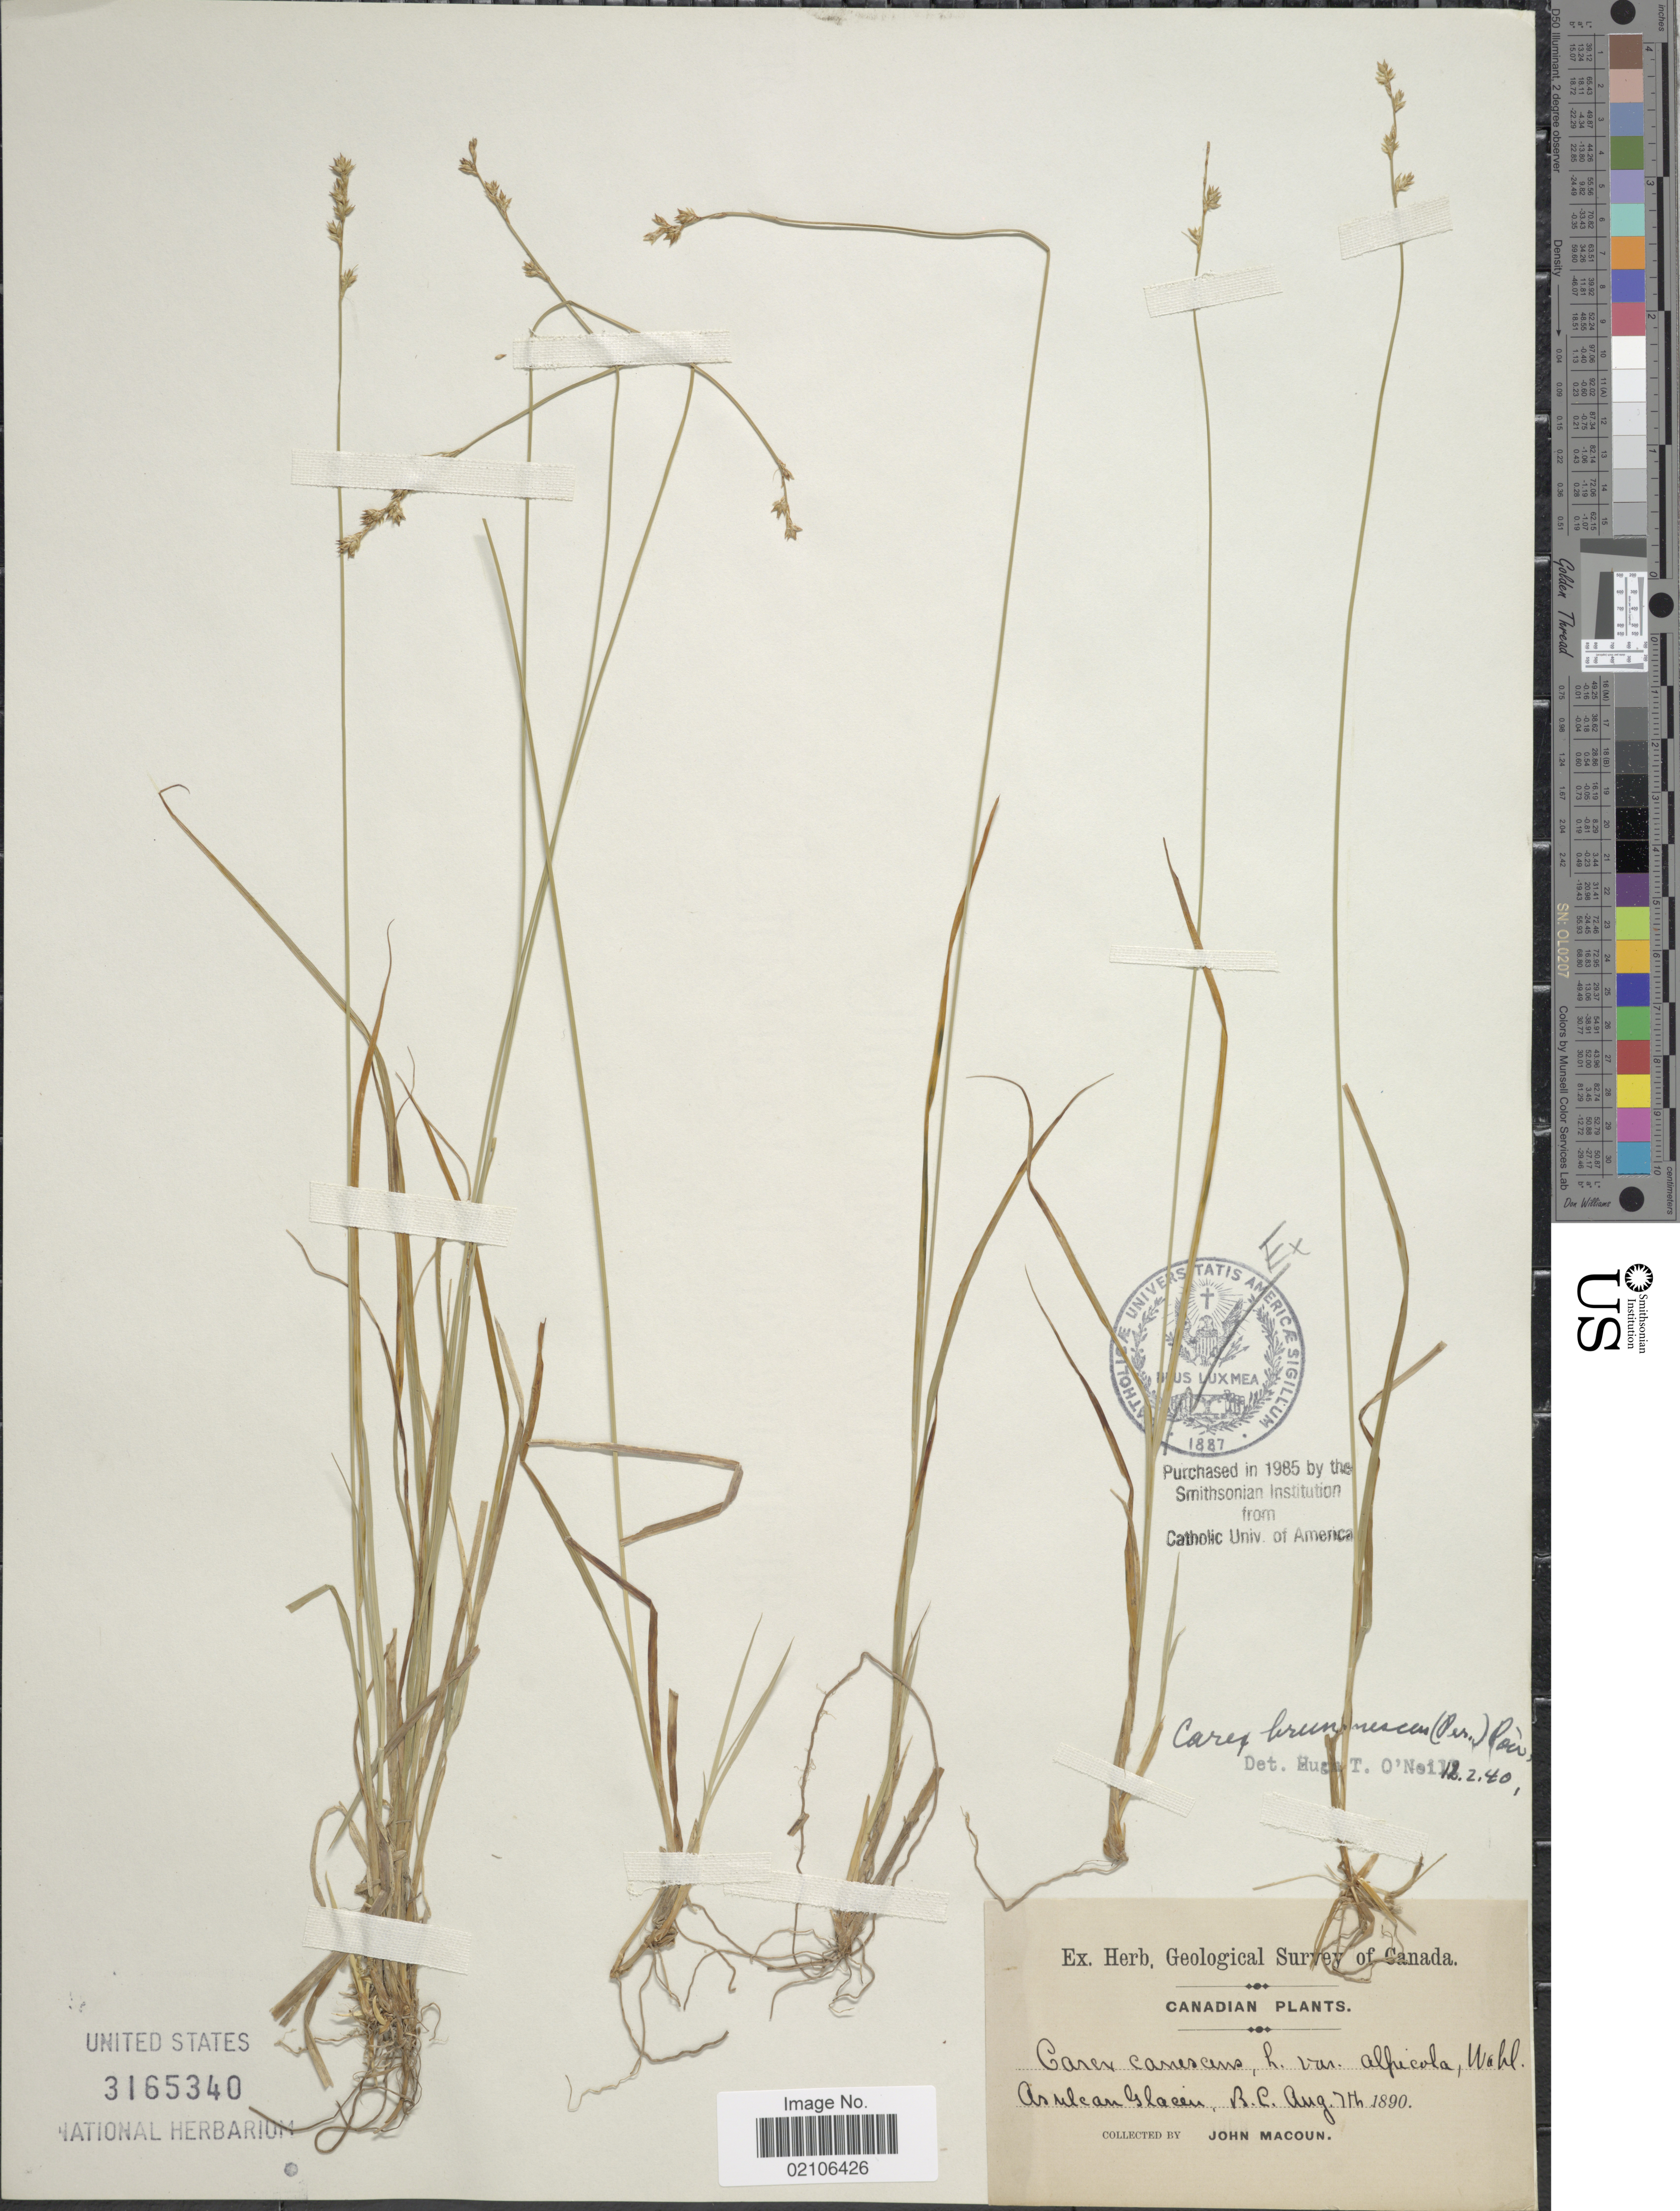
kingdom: Plantae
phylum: Tracheophyta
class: Liliopsida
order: Poales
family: Cyperaceae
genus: Carex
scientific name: Carex brunnescens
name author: (Pers.) Poir.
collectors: J. Macoun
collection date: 1890-08-07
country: Canada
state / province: British Columbia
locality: Asulkan Glacier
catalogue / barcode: US 3165340